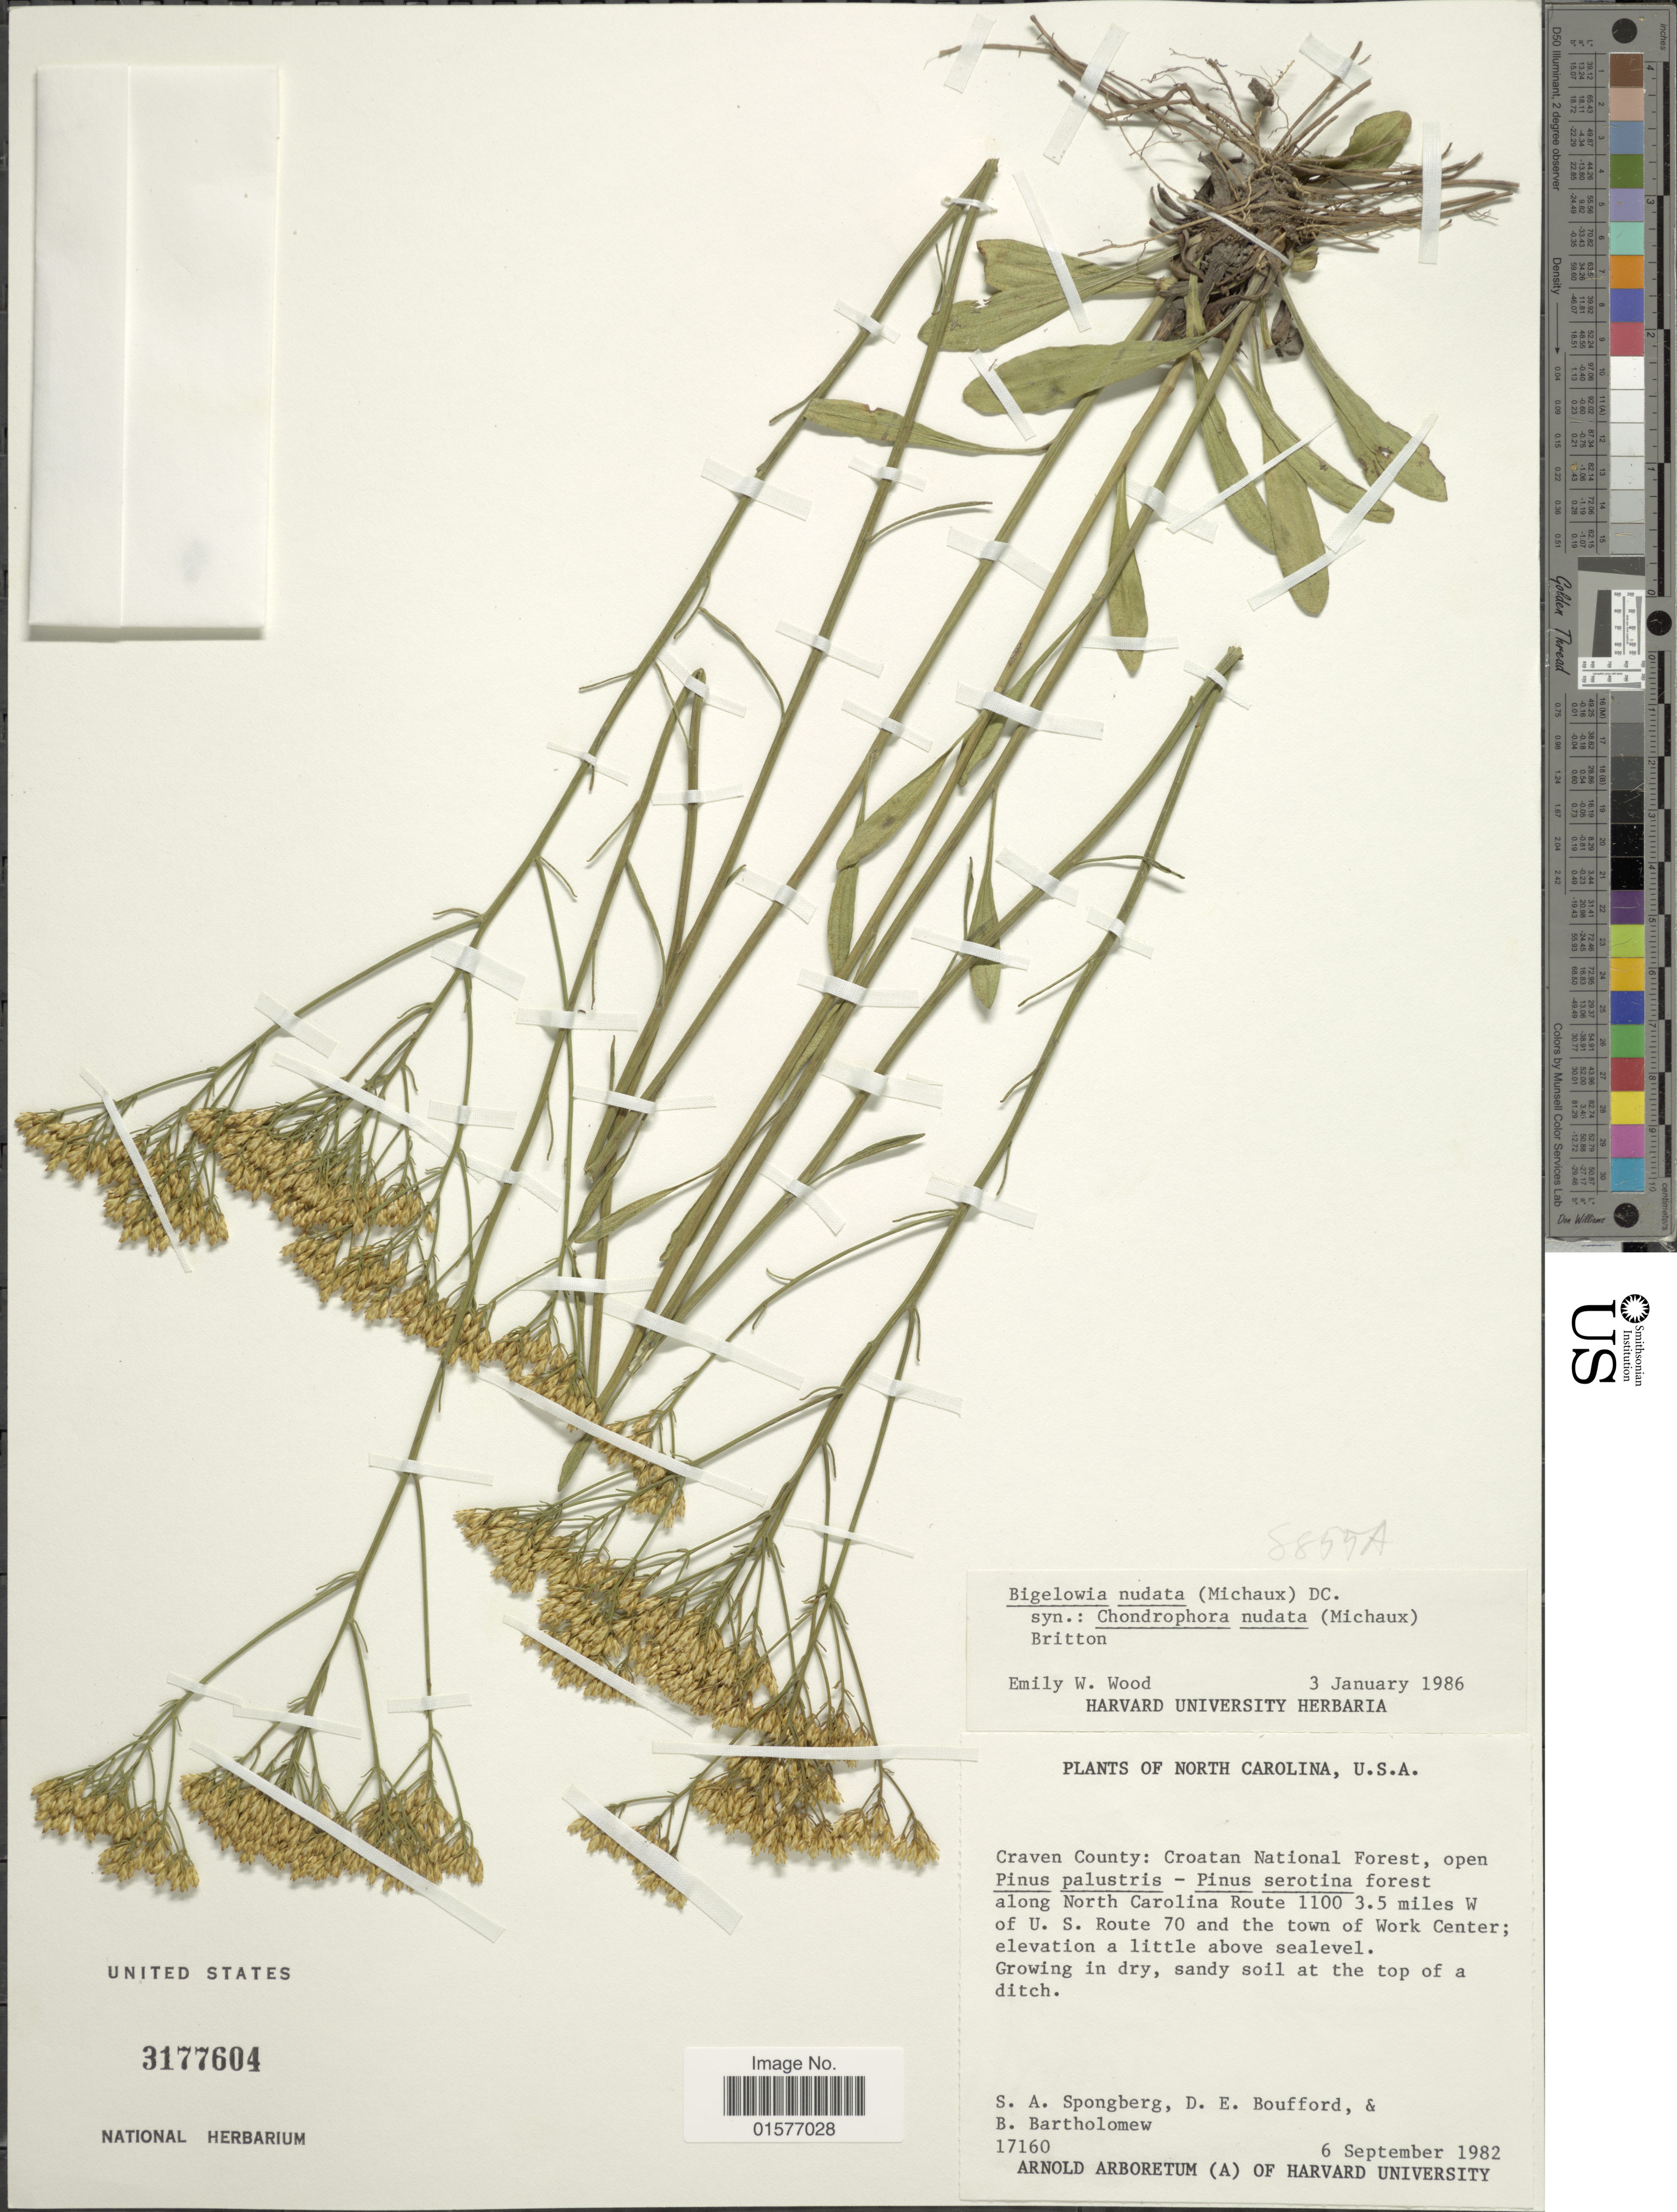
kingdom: Plantae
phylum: Tracheophyta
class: Magnoliopsida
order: Asterales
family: Asteraceae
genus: Bigelowia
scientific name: Bigelowia nudata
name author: (Michx.) DC.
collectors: S. A.Spongberg, D. E. Boufford & B. Bartholomew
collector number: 17160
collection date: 1982-09-06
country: United States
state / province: North Carolina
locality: North Carolina, Craven County: Croatan National Forest, along North Carolina Route 1100 3.5 miles W of U.S. Route 70 and the town of Work Center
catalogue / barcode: US 3177604